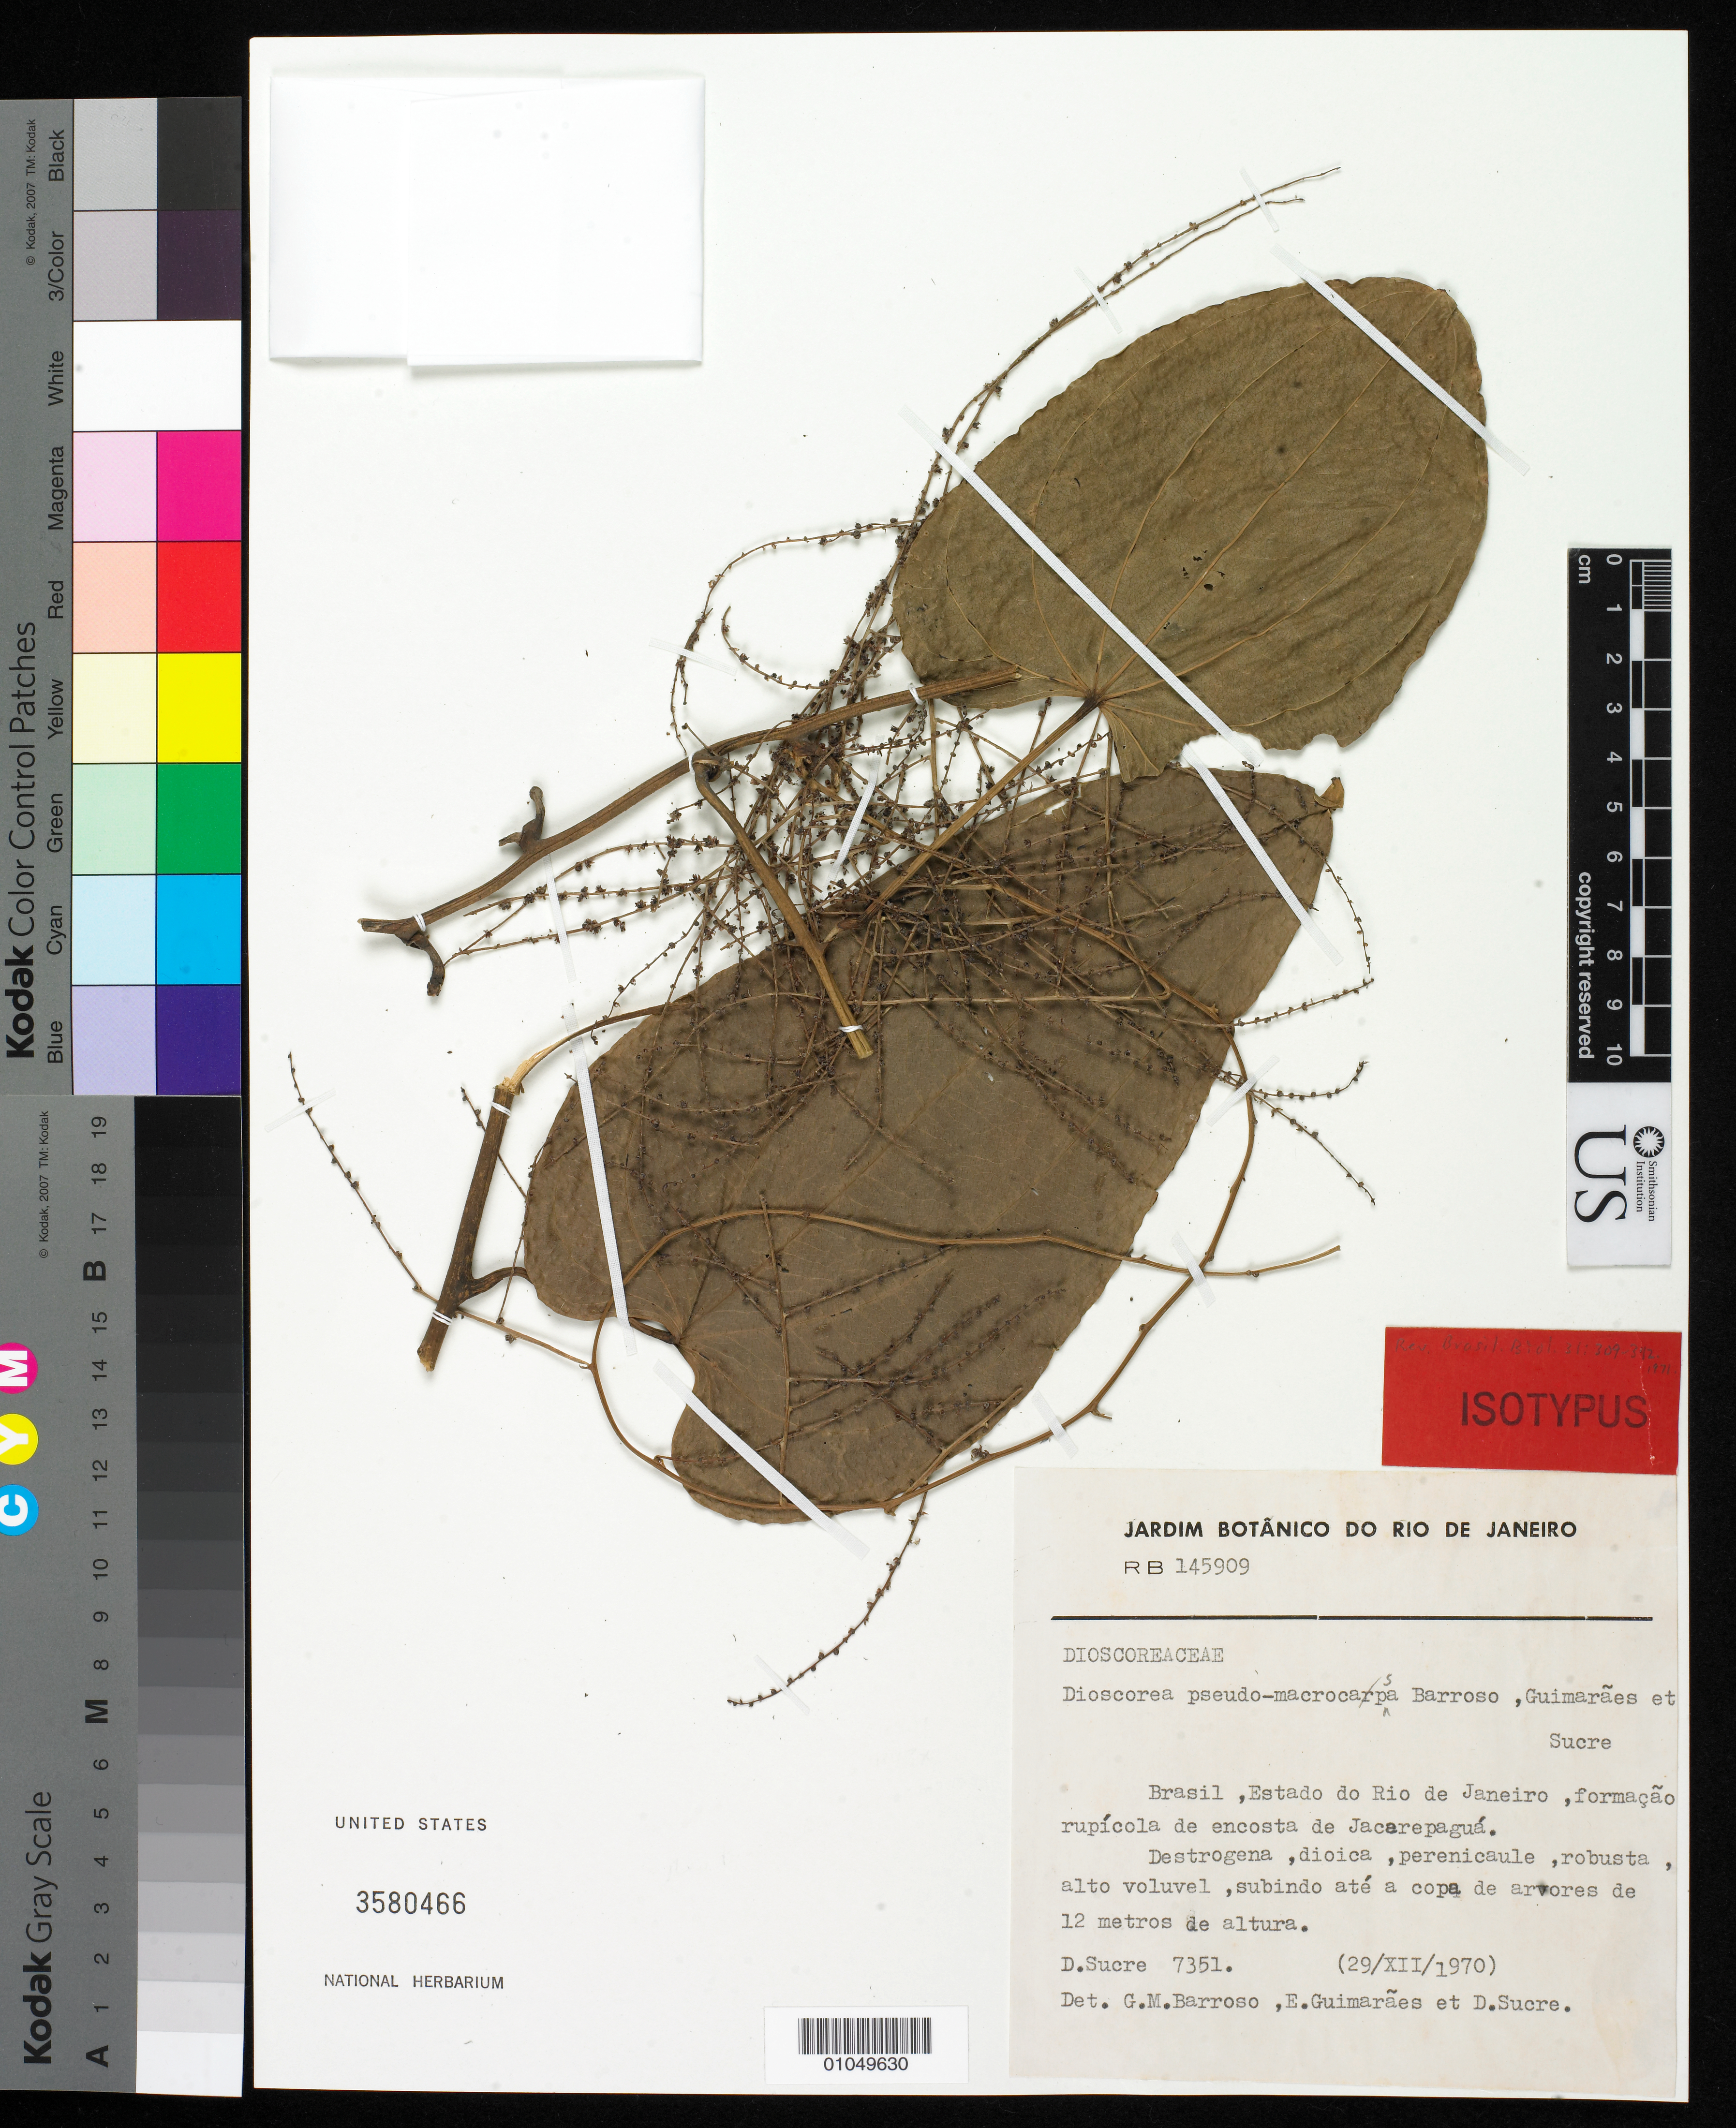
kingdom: Plantae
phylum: Tracheophyta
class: Liliopsida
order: Dioscoreales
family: Dioscoreaceae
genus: Dioscorea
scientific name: Dioscorea pseudomacrocapsa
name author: G.M. Barroso & et al.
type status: Isotype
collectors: D. Sucre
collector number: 7351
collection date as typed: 29 Dec 1970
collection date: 1970-12-29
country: Brazil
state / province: Rio de Janeiro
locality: Estado do Rio de Janeiro, formação rupícola de encosta de Jacarepaguá.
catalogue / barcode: US 3580466